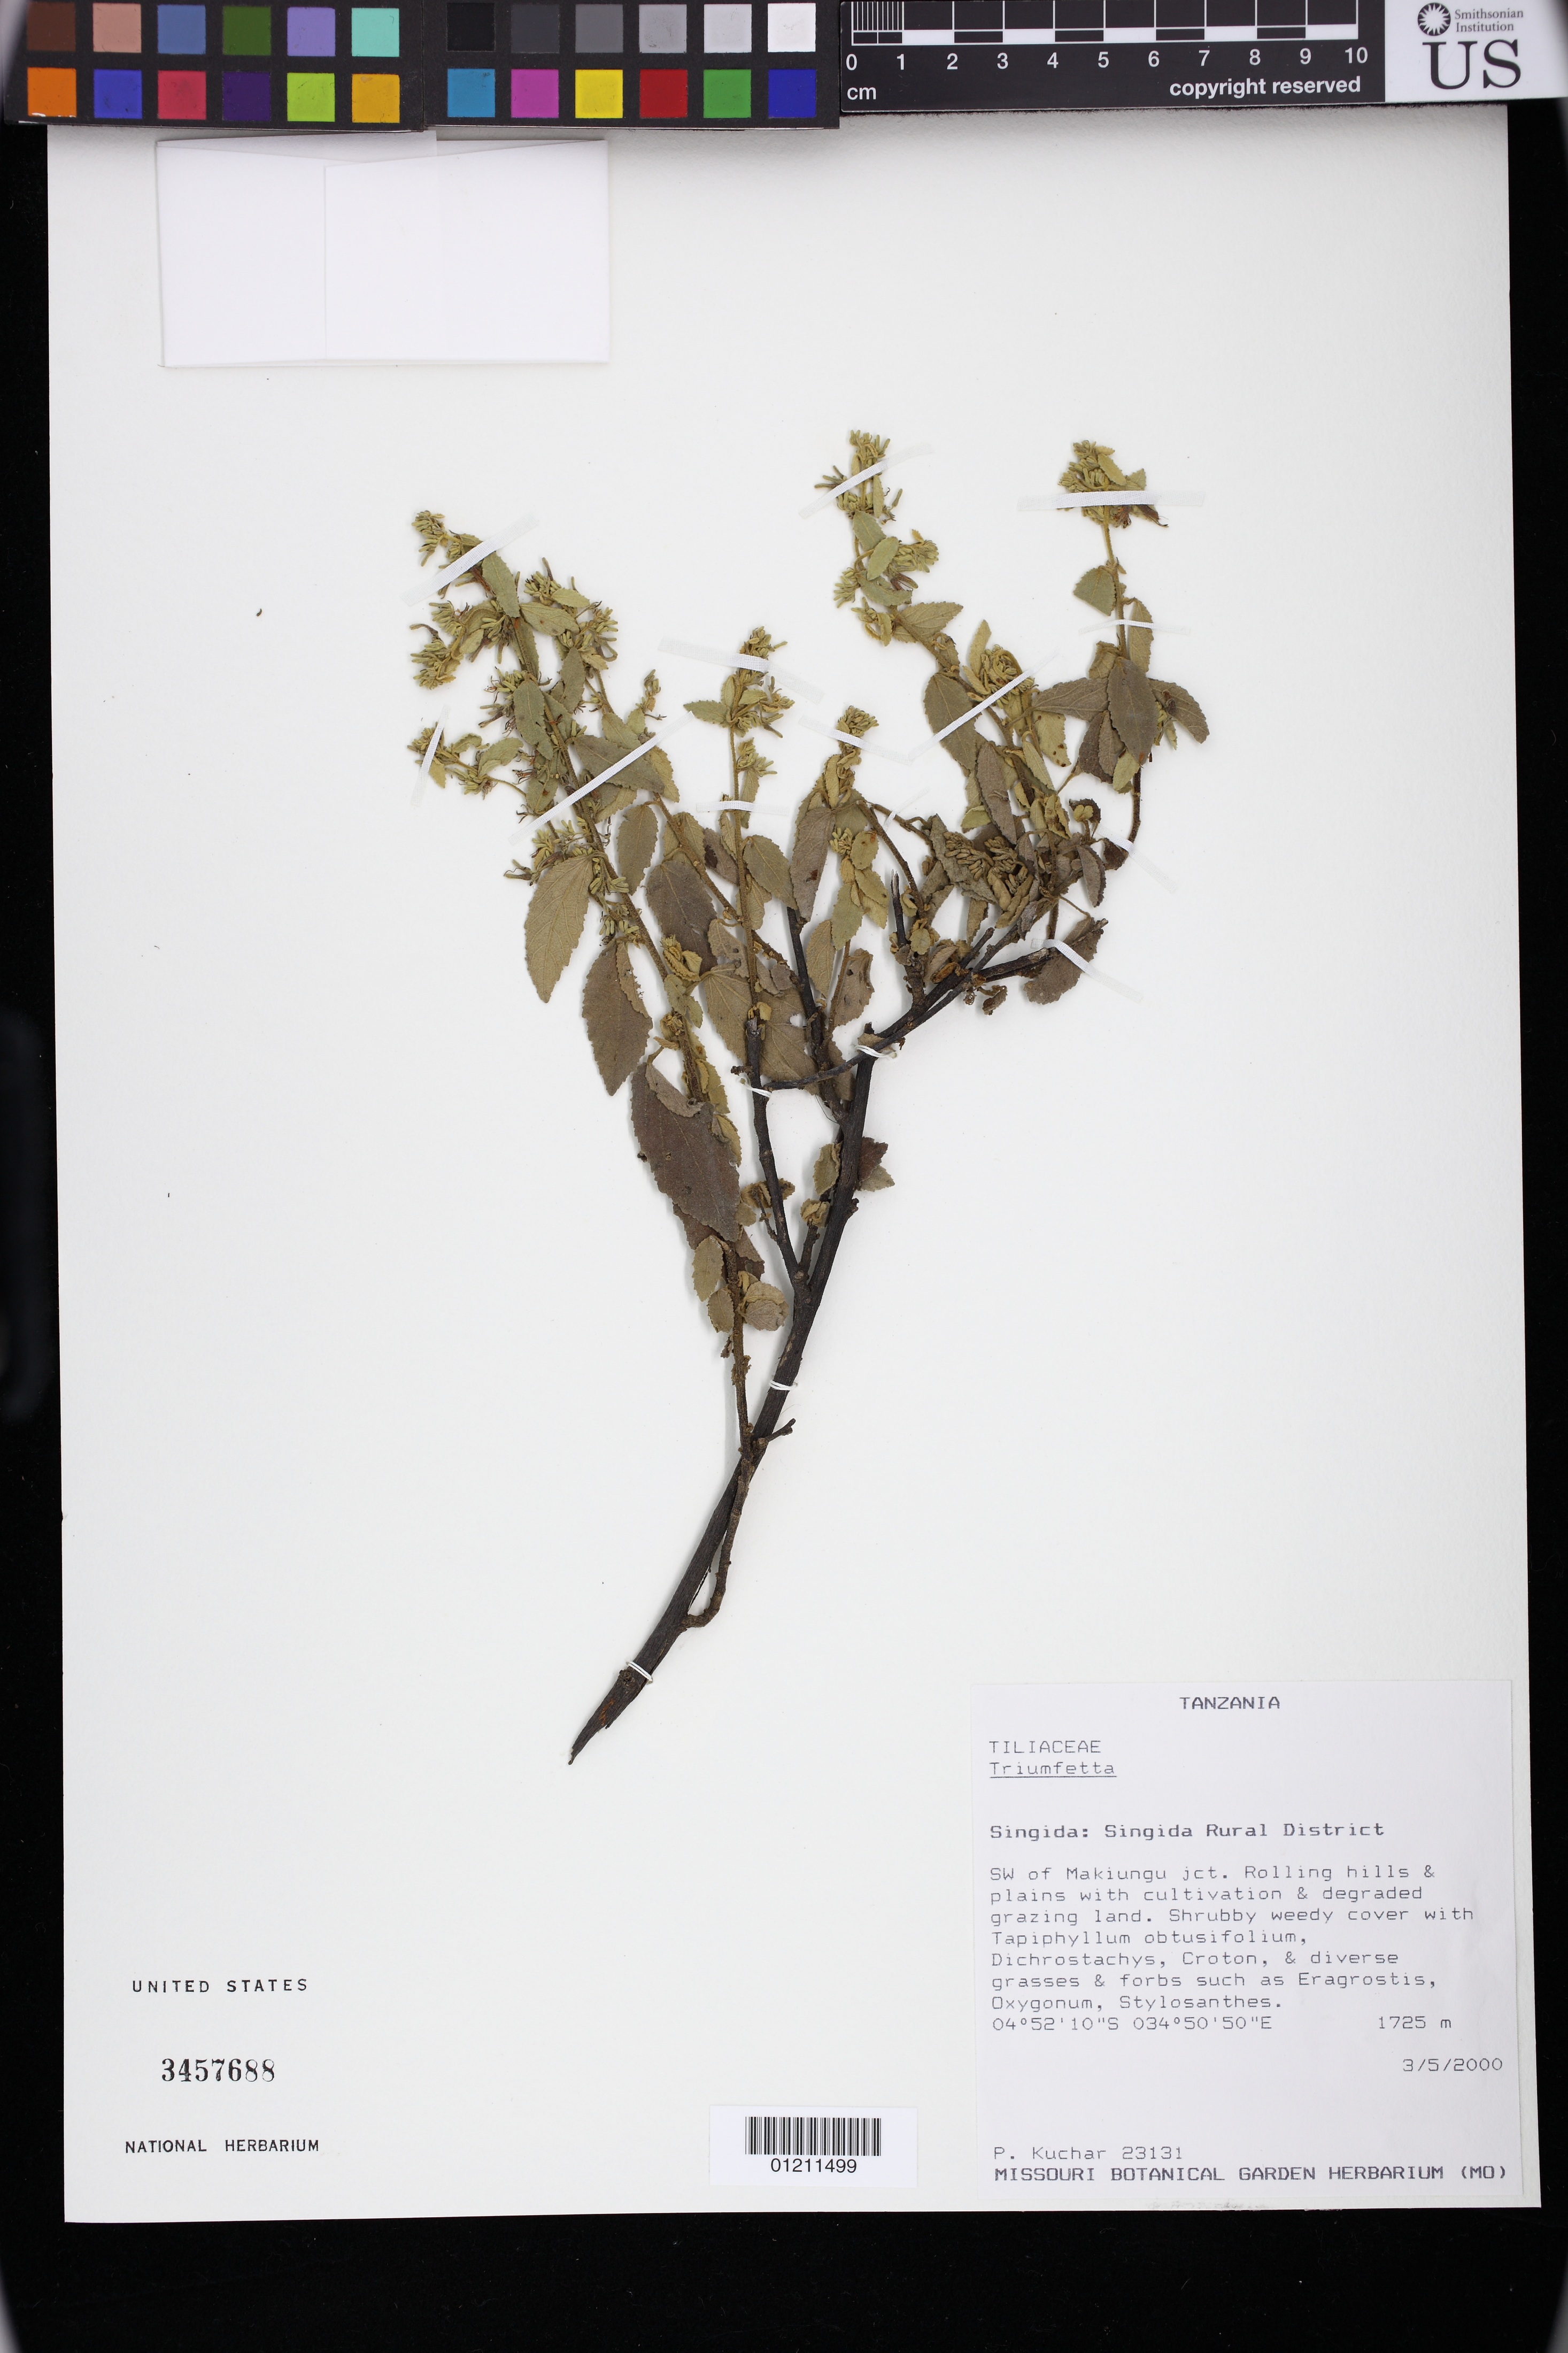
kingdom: Plantae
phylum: Tracheophyta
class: Magnoliopsida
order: Malvales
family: Malvaceae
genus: Triumfetta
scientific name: Triumfetta dekindtiana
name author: Engl.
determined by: Dorr, Laurence J., Curator (BOT), Smithsonian Institution - National Museum of Natural History (UNITED STATES)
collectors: P. Kuchar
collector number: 23131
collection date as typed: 05 Mar 2000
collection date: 2000-03-05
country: Tanzania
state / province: Singida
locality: Singida: Singida Rural District. SW of Makiungu jct.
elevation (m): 1725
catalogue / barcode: US 3457688